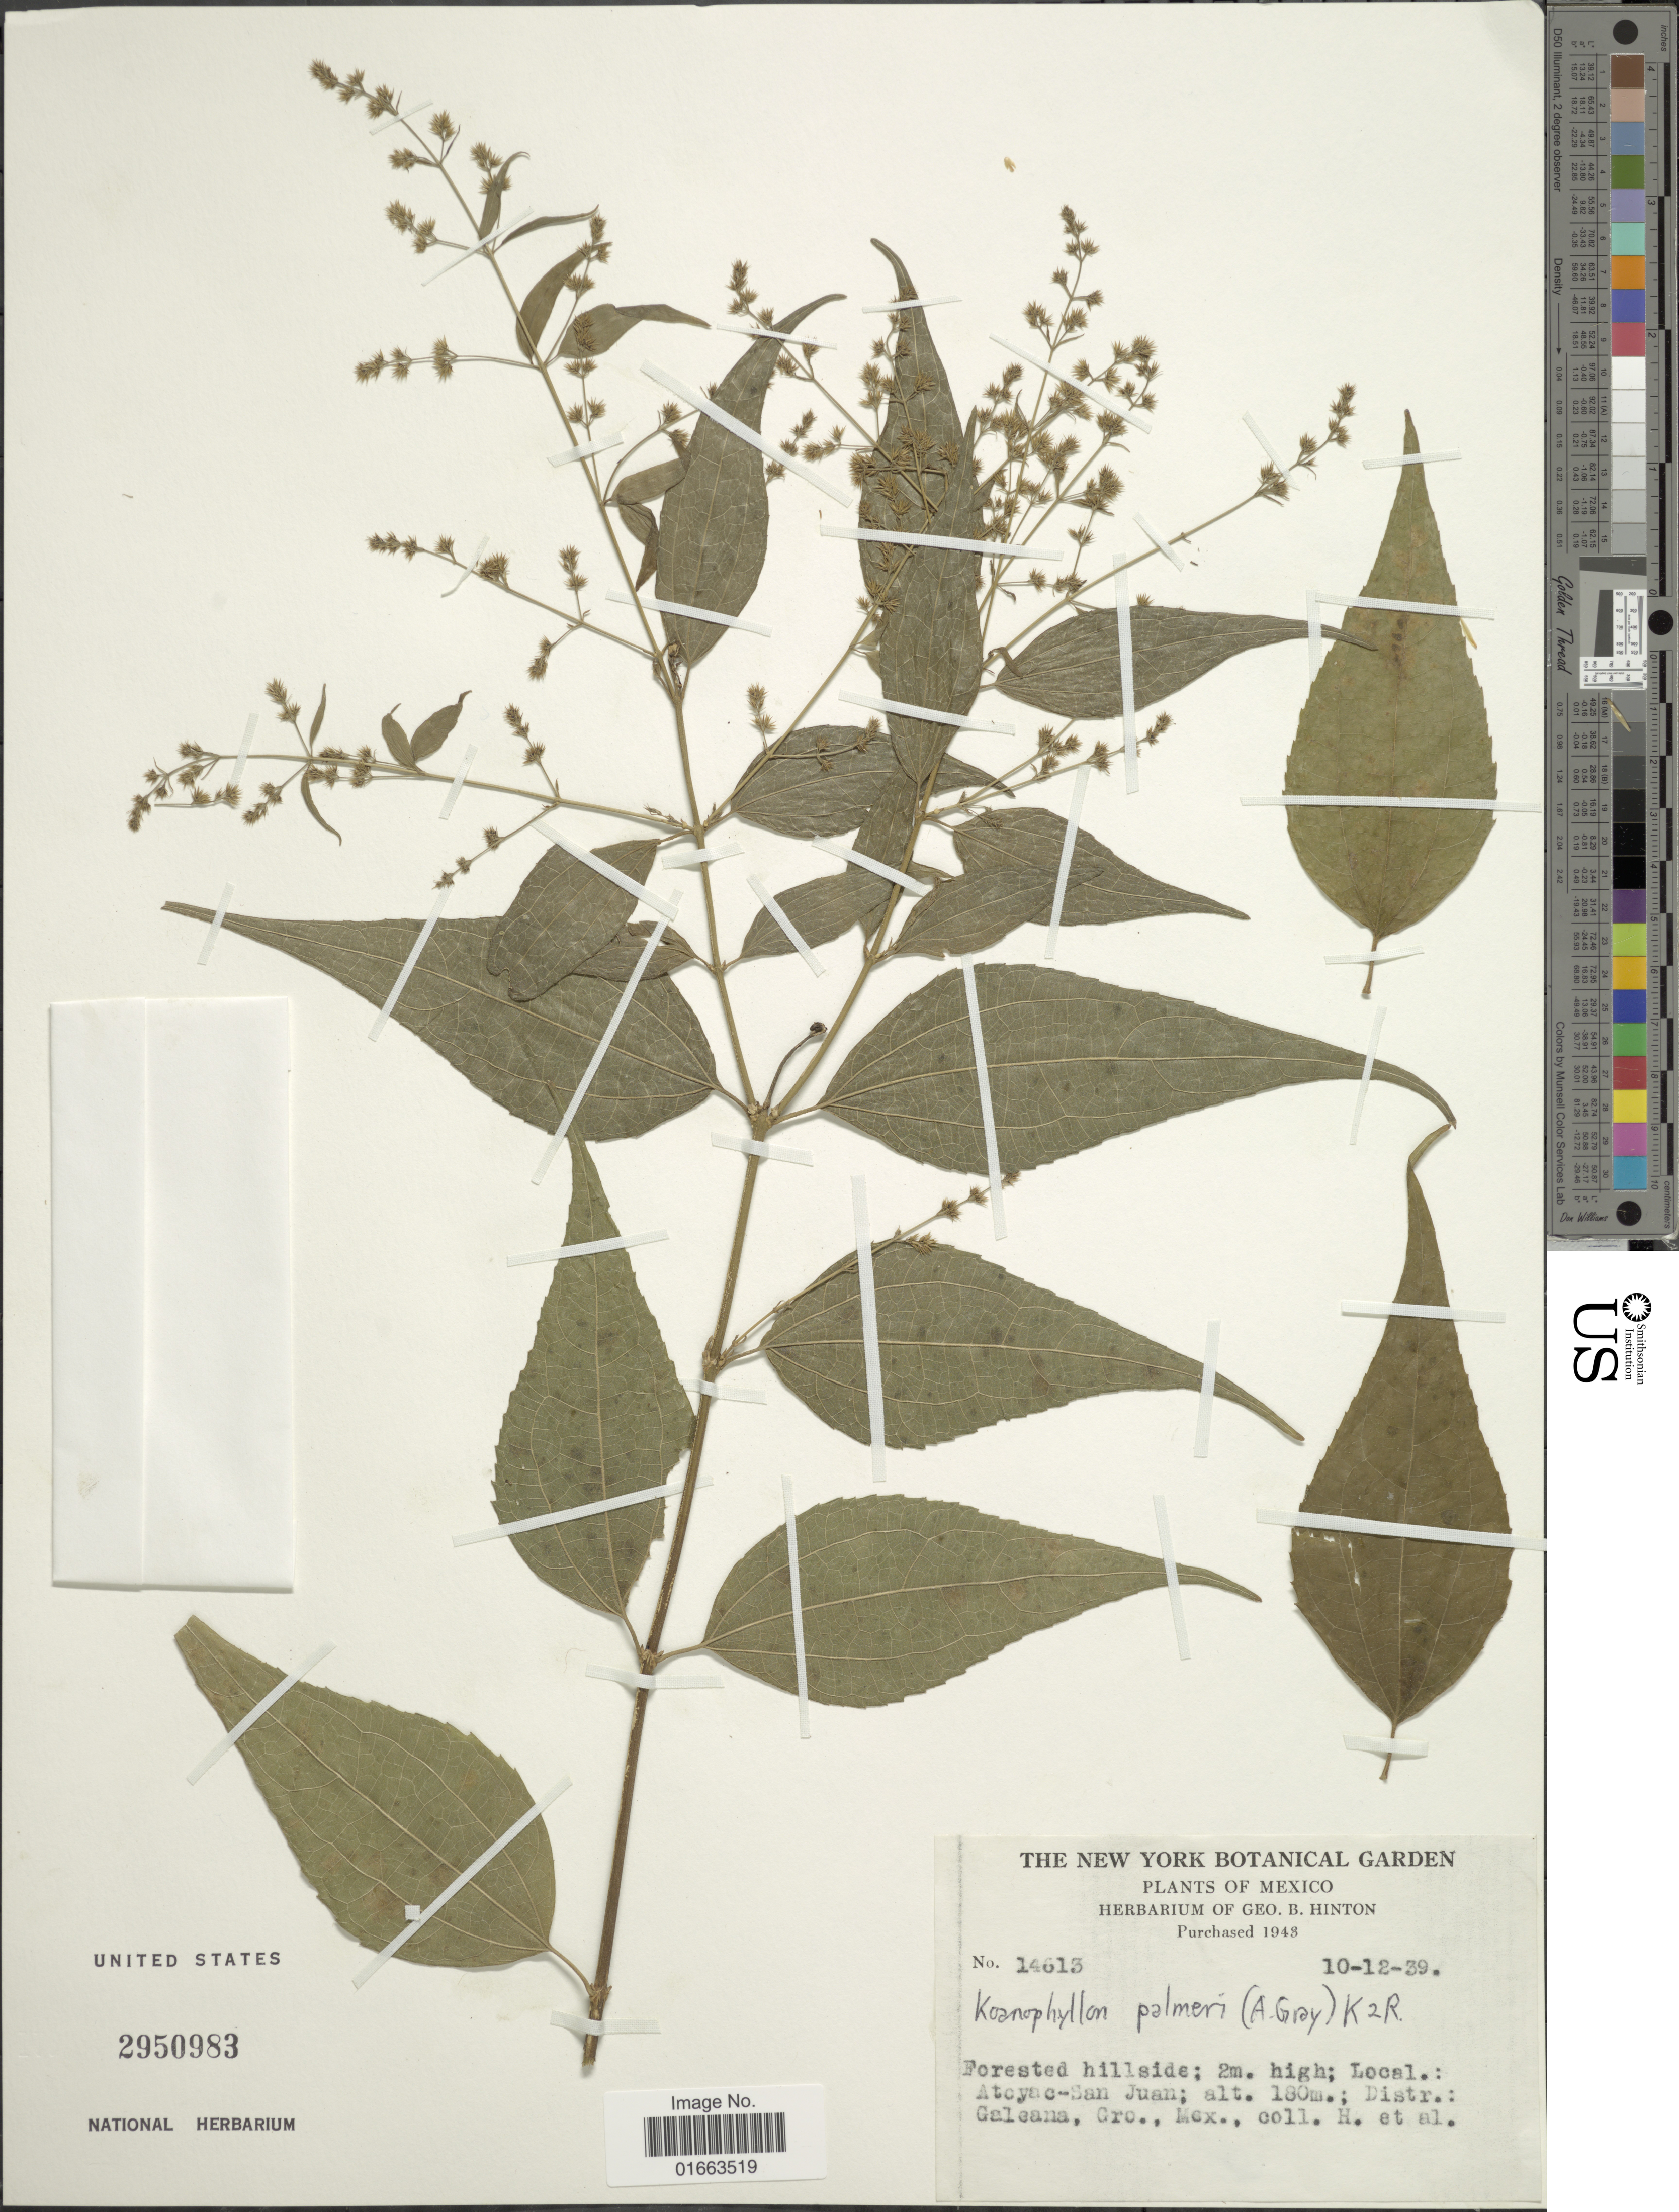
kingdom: Plantae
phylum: Tracheophyta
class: Magnoliopsida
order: Asterales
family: Asteraceae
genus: Koanophyllon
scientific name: Koanophyllon palmeri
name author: (A. Gray) R.M. King & H. Rob.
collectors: G. B. Hinton & et al.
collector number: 14613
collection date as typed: Transcribed d/m/y: 10/12/39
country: Mexico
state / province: Guerrero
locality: Forested hillside; Ateyac-San juan , Distr.:Galeana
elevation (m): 180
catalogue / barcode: US 2950983